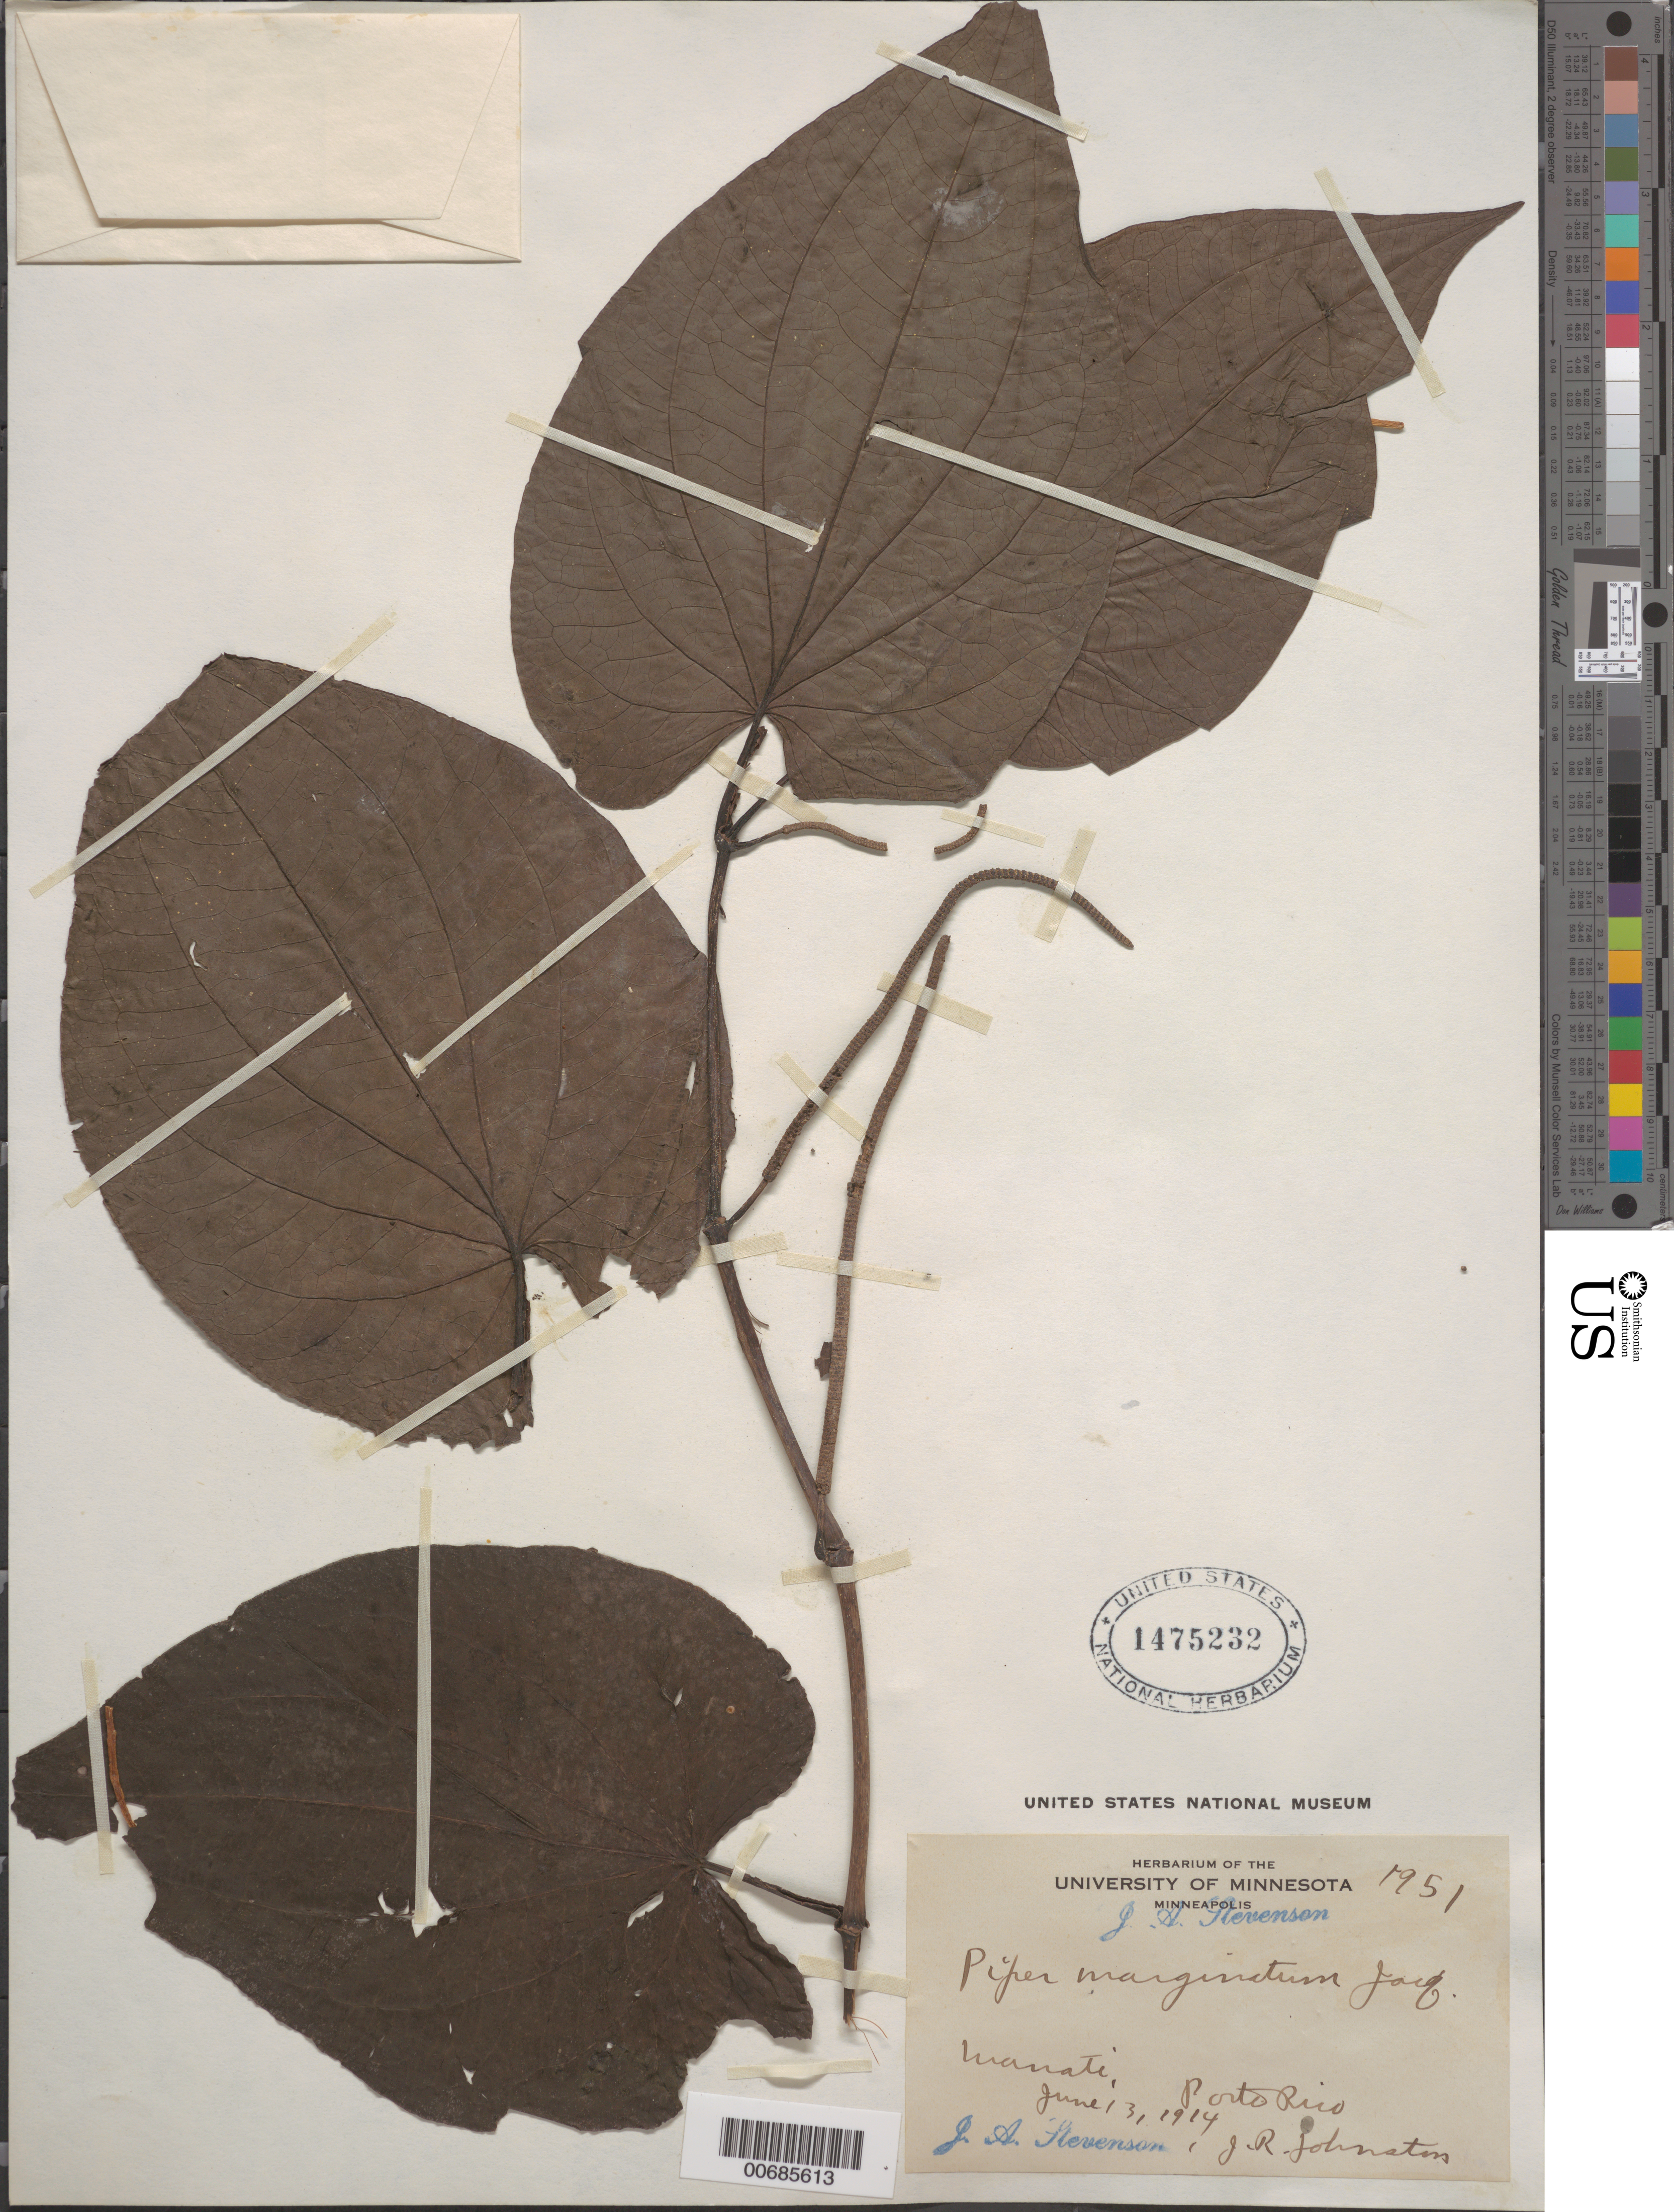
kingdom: Plantae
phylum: Tracheophyta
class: Magnoliopsida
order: Piperales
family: Piperaceae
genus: Piper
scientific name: Piper marginatum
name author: Jacq.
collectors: J. Stevenson & J. Johnston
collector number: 1951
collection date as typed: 13 Jun 1914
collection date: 1914-06-13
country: Puerto Rico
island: Greater Antilles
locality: Manate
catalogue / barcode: US 1475232